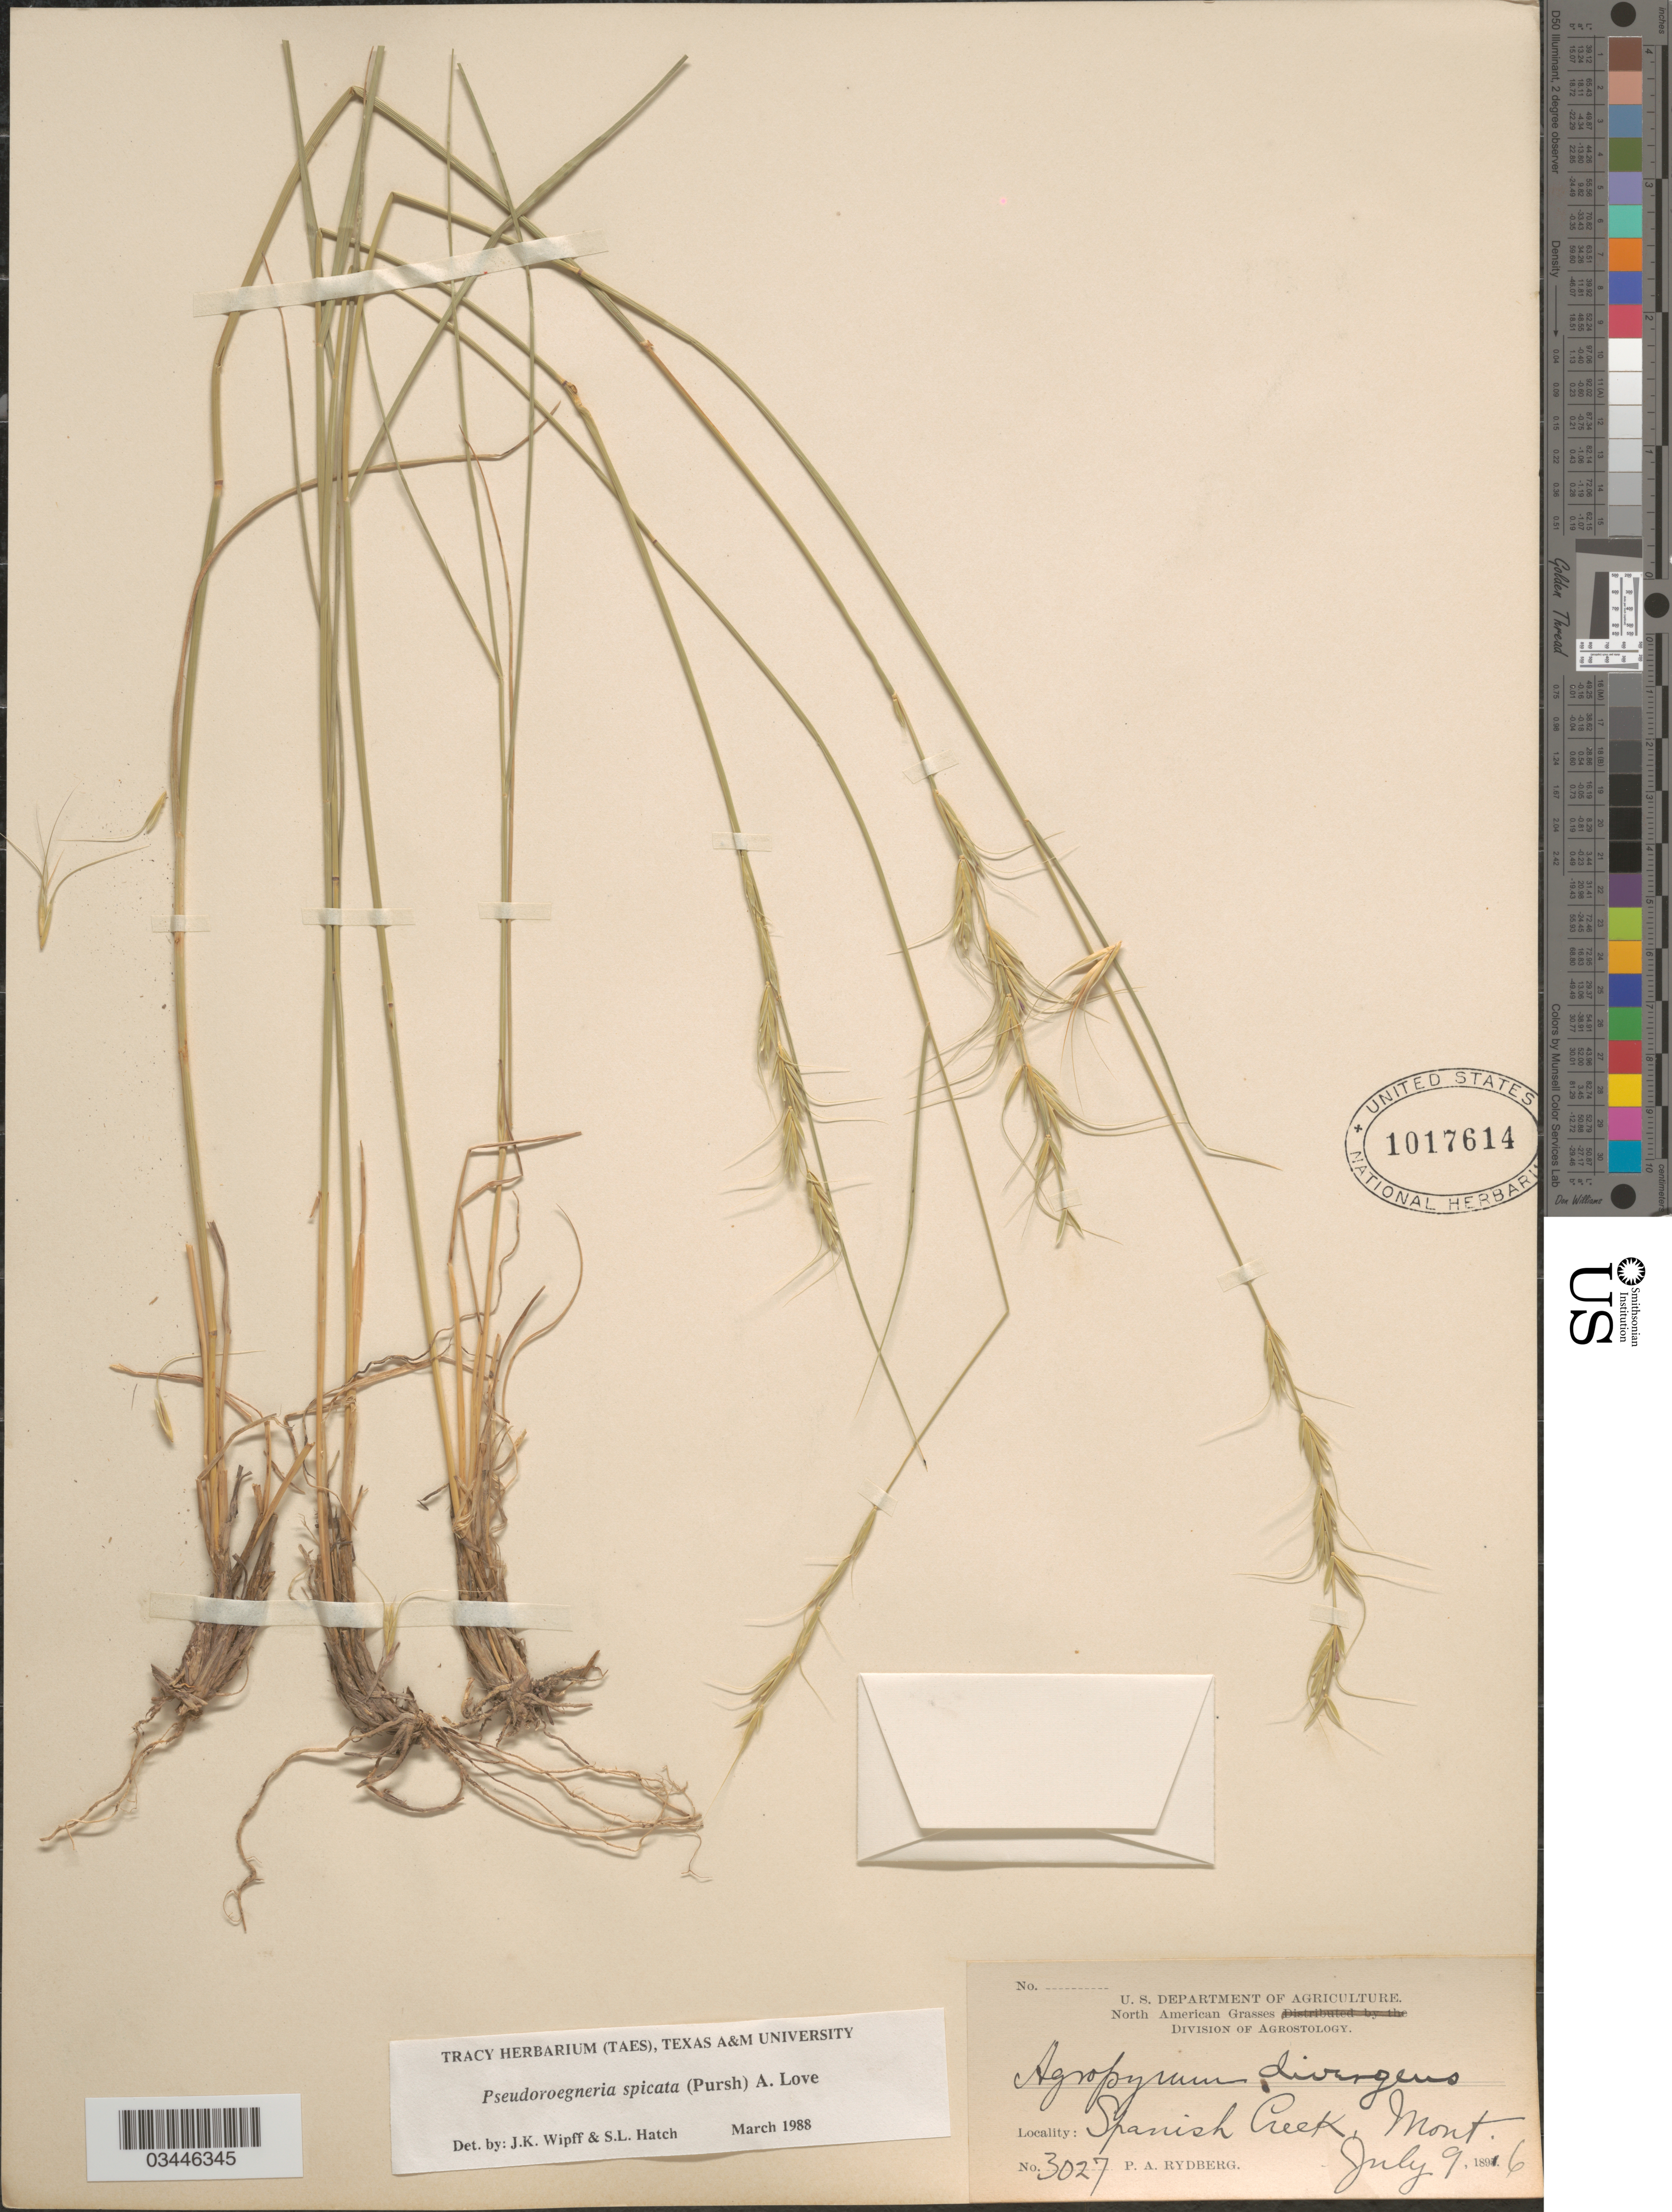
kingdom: Plantae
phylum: Tracheophyta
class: Liliopsida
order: Poales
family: Poaceae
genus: Pseudoroegneria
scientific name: Pseudoroegneria spicata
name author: (Pursh) Á. Löve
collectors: P. A. Rydberg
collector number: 3027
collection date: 1896-07-09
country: United States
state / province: Montana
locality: Spanish Creek.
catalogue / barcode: US 1017614